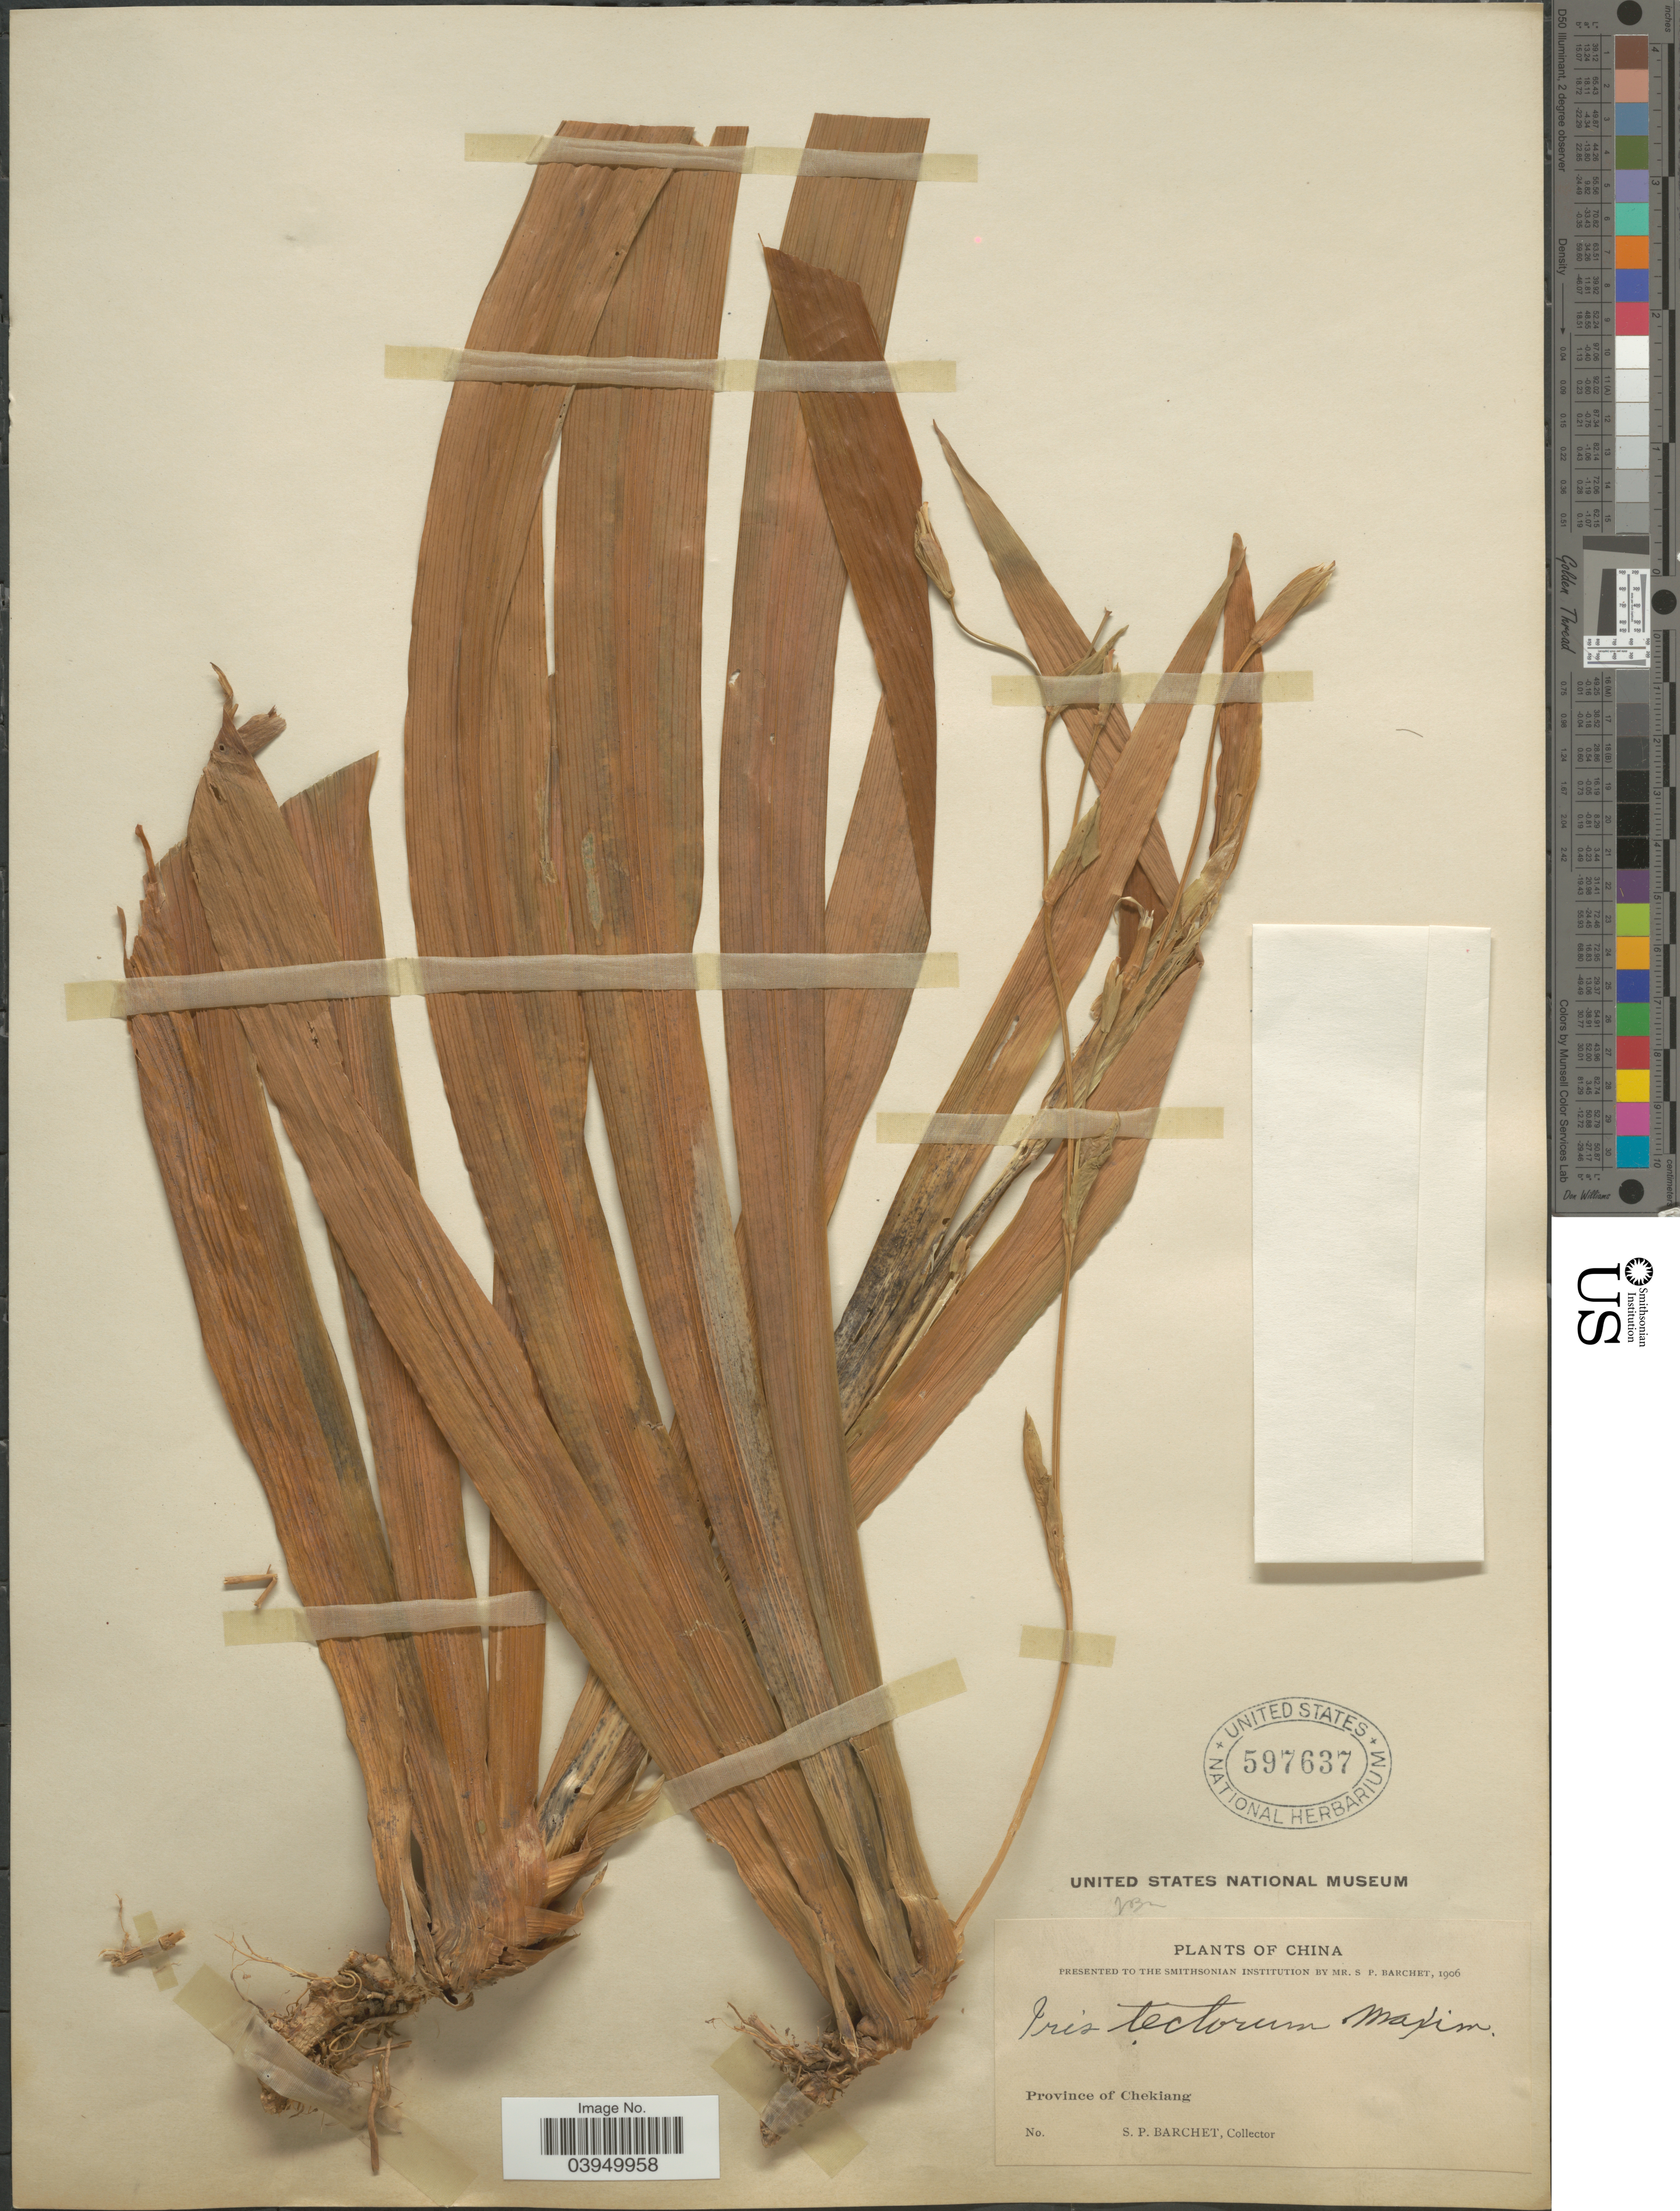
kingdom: Plantae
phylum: Tracheophyta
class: Liliopsida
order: Asparagales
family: Iridaceae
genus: Iris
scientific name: Iris tectorum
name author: Maxim.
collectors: S. P. Barchet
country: China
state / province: Zhejiang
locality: Province of Chekiang.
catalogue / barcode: US 597637